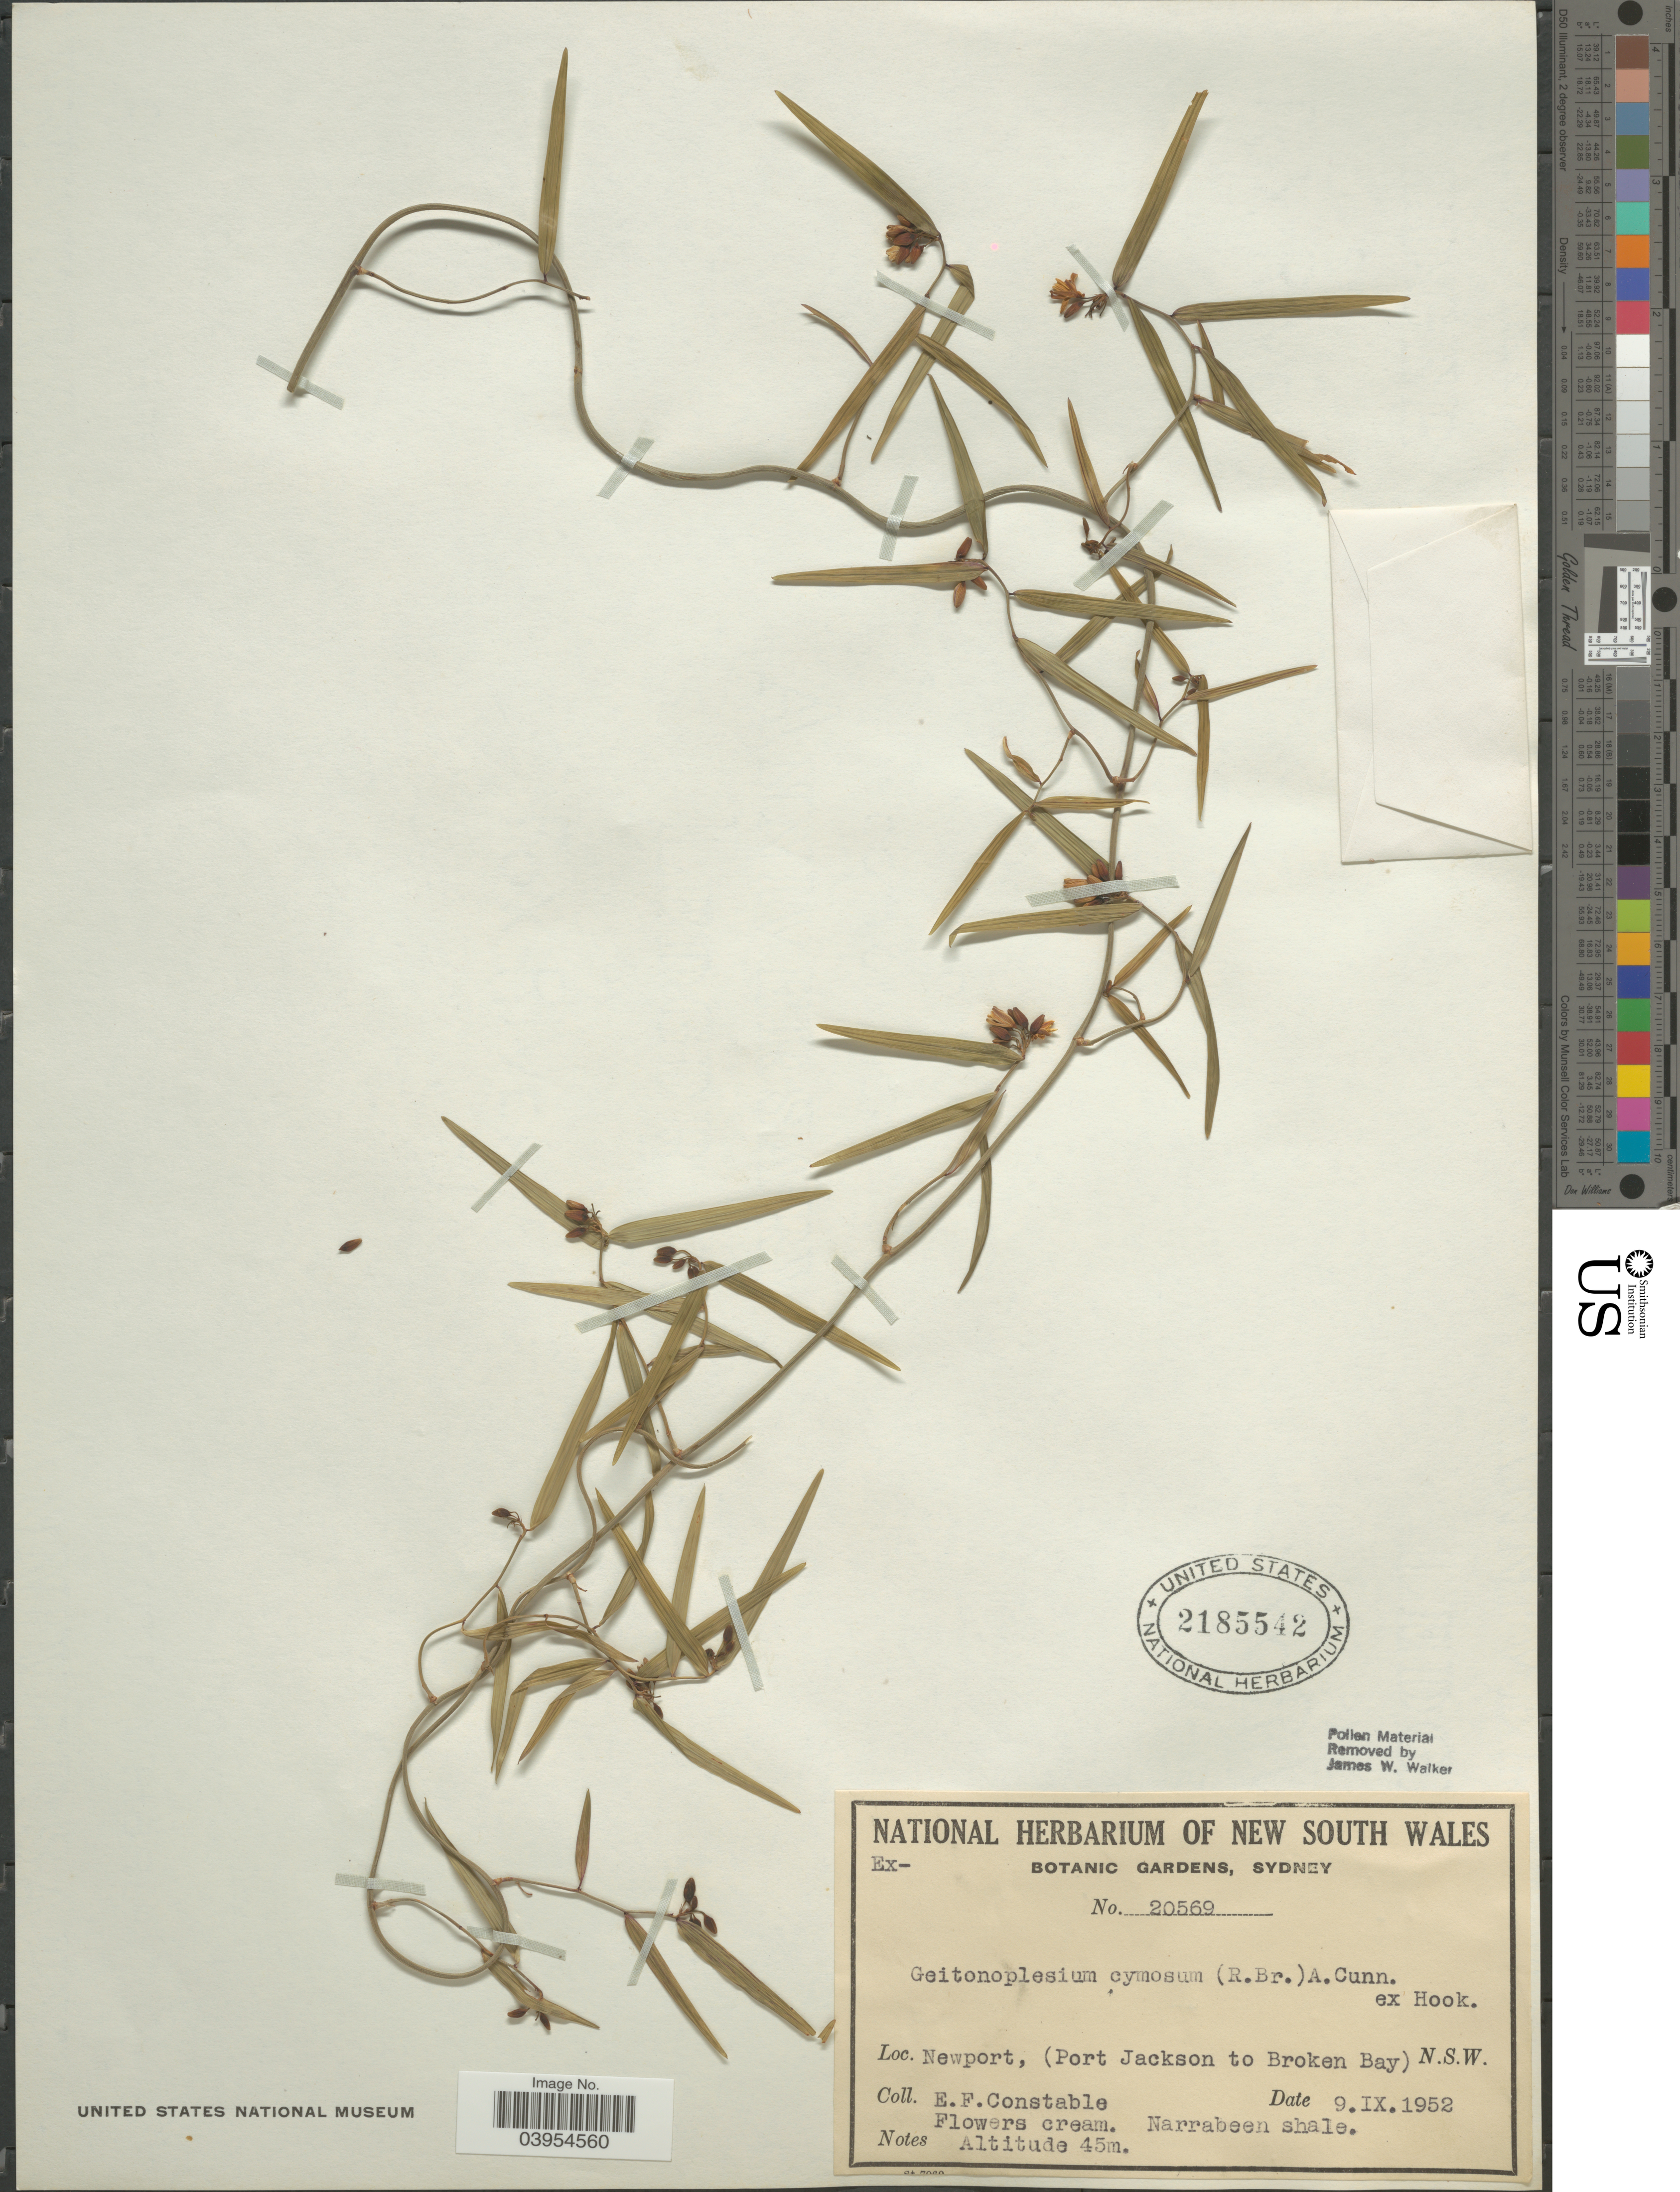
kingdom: Plantae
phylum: Tracheophyta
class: Liliopsida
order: Asparagales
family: Asphodelaceae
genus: Geitonoplesium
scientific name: Geitonoplesium cymosum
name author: (R. Br.) A. Cunn. ex Hook.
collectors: E. F. Constable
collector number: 20569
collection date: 1952-09-09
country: Australia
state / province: New South Wales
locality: Newport, (Port Jackson to Broken Bay).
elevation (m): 45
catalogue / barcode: US 2185542